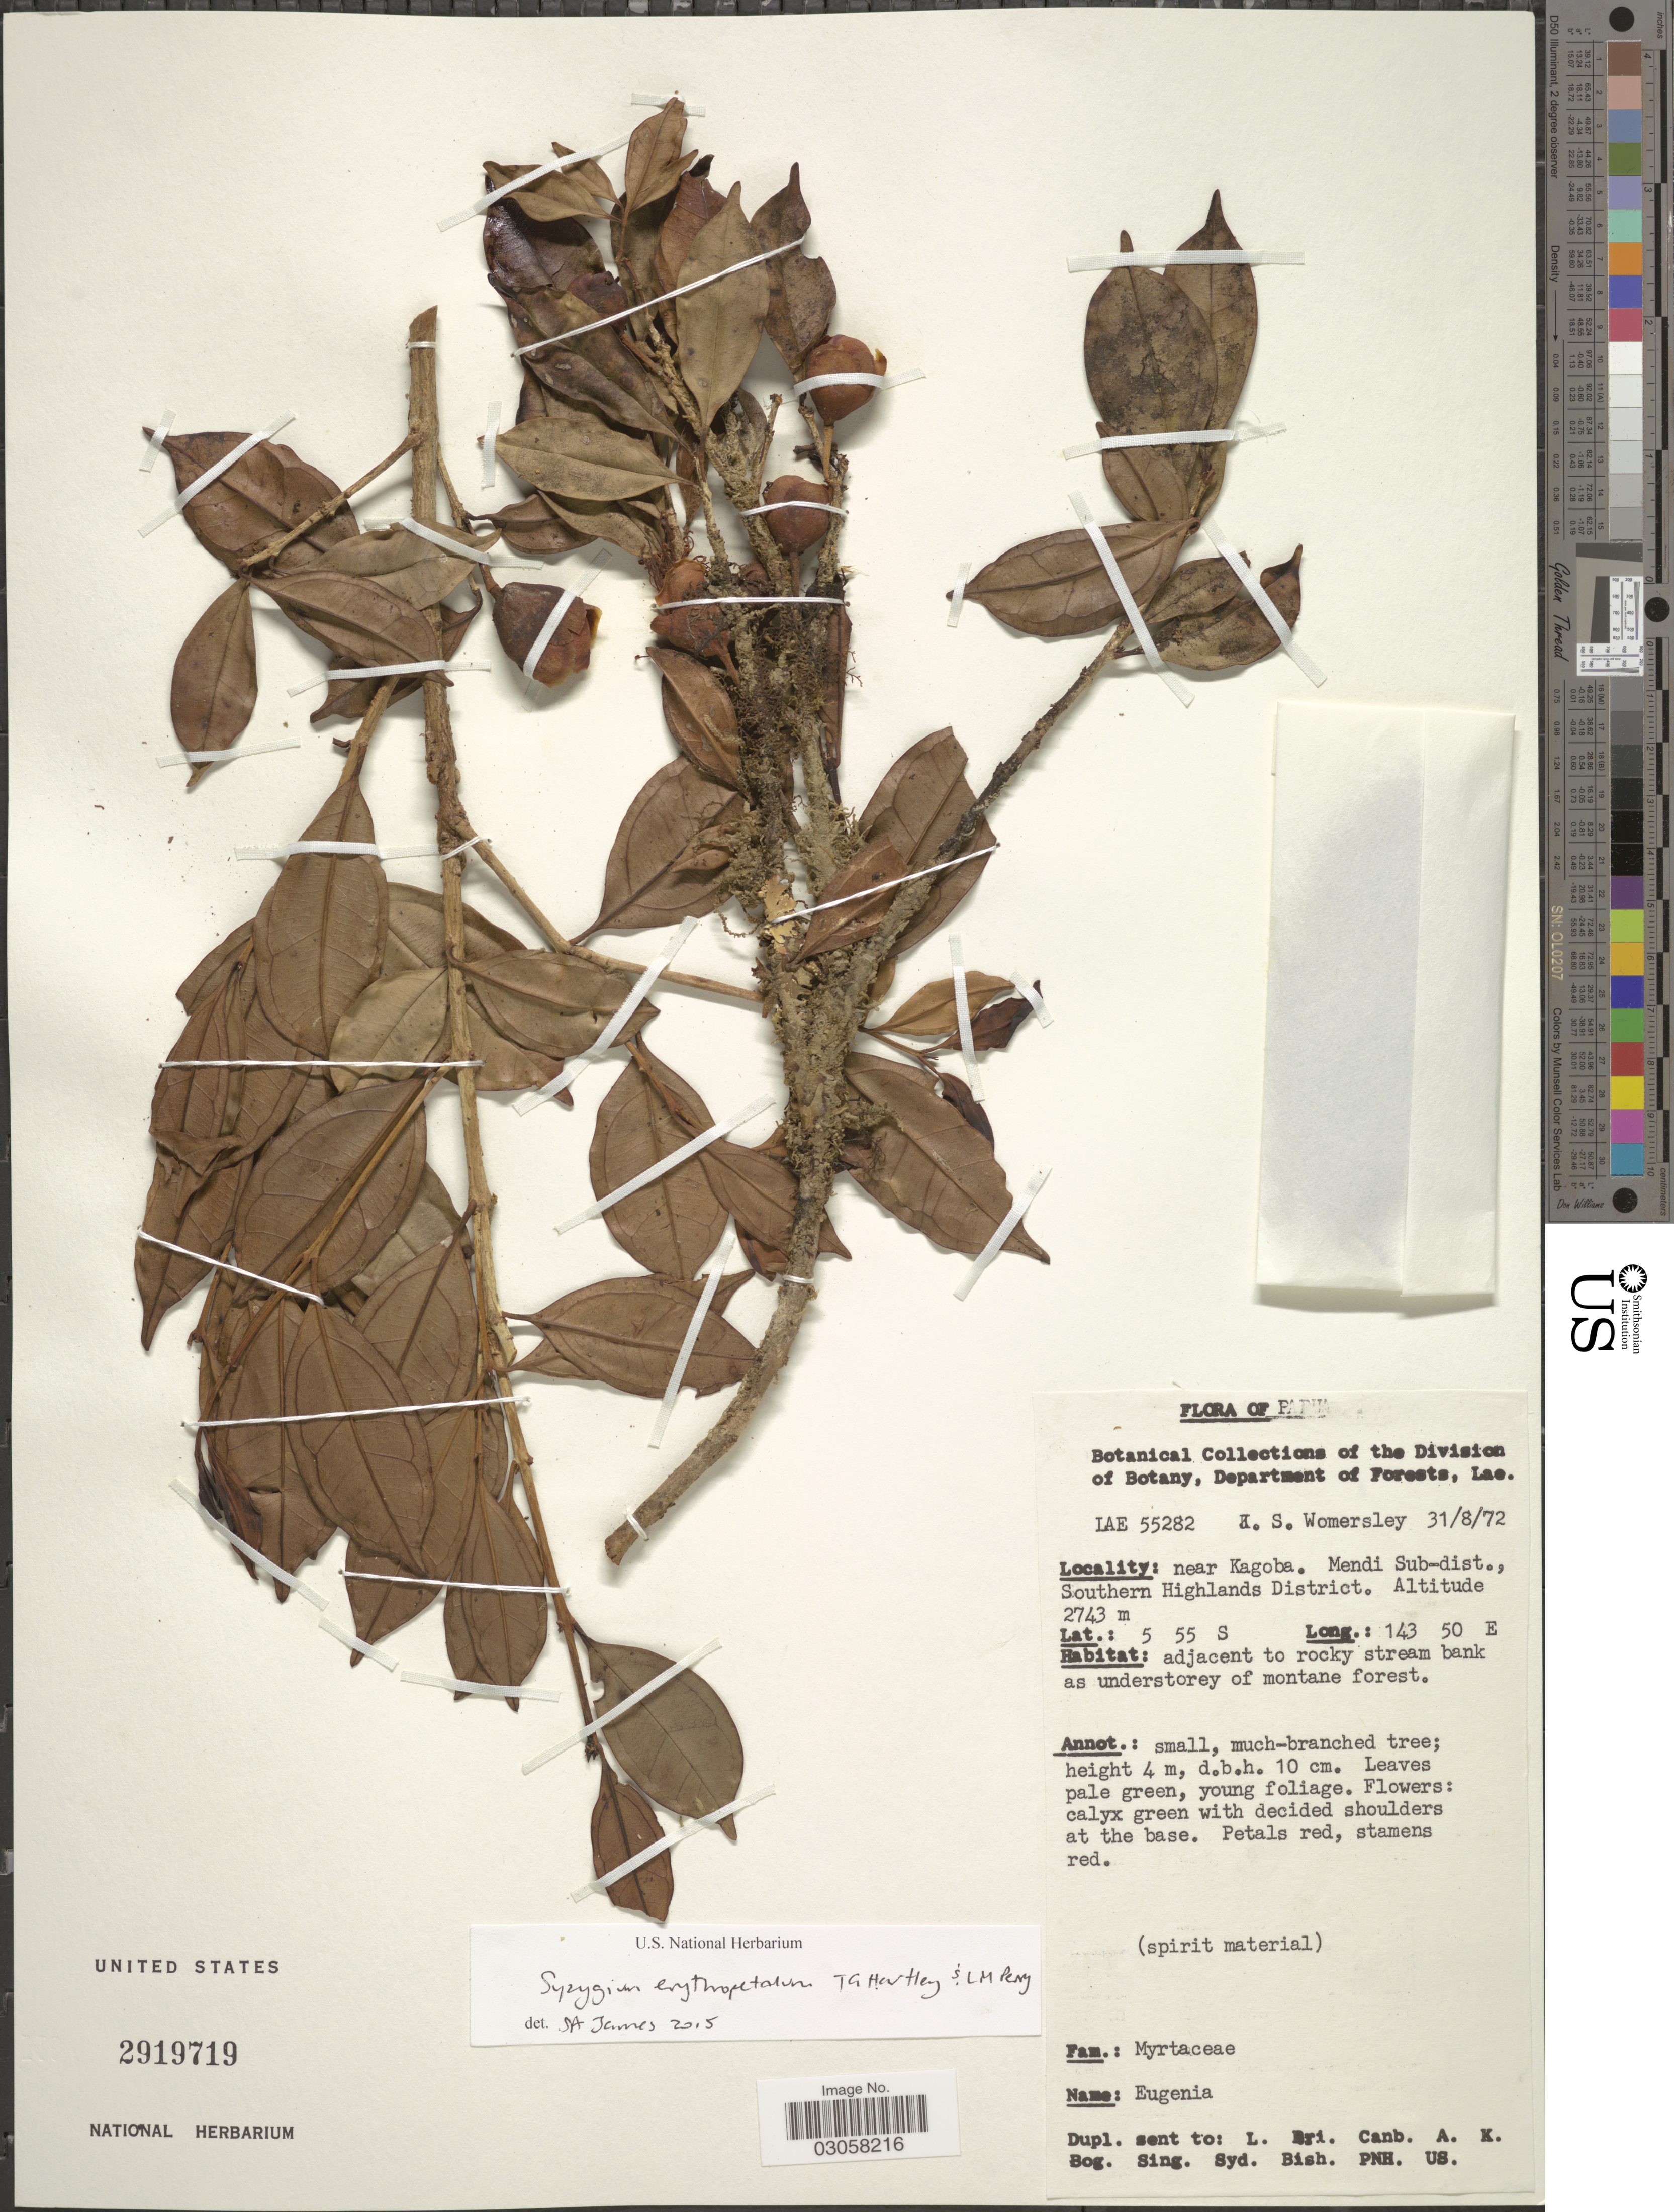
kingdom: Plantae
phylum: Tracheophyta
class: Magnoliopsida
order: Myrtales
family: Myrtaceae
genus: Syzygium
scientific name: Syzygium erythropetalum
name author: T.G. Hartley & L.M. Perry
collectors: J. S. Womersley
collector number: LAE 55282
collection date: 1972-08-31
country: Papua New Guinea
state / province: Southern Highlands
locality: Papua. Near Kagoba. Mendi Sub-dist., Southern Highlands District.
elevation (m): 2743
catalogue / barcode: US 2919719